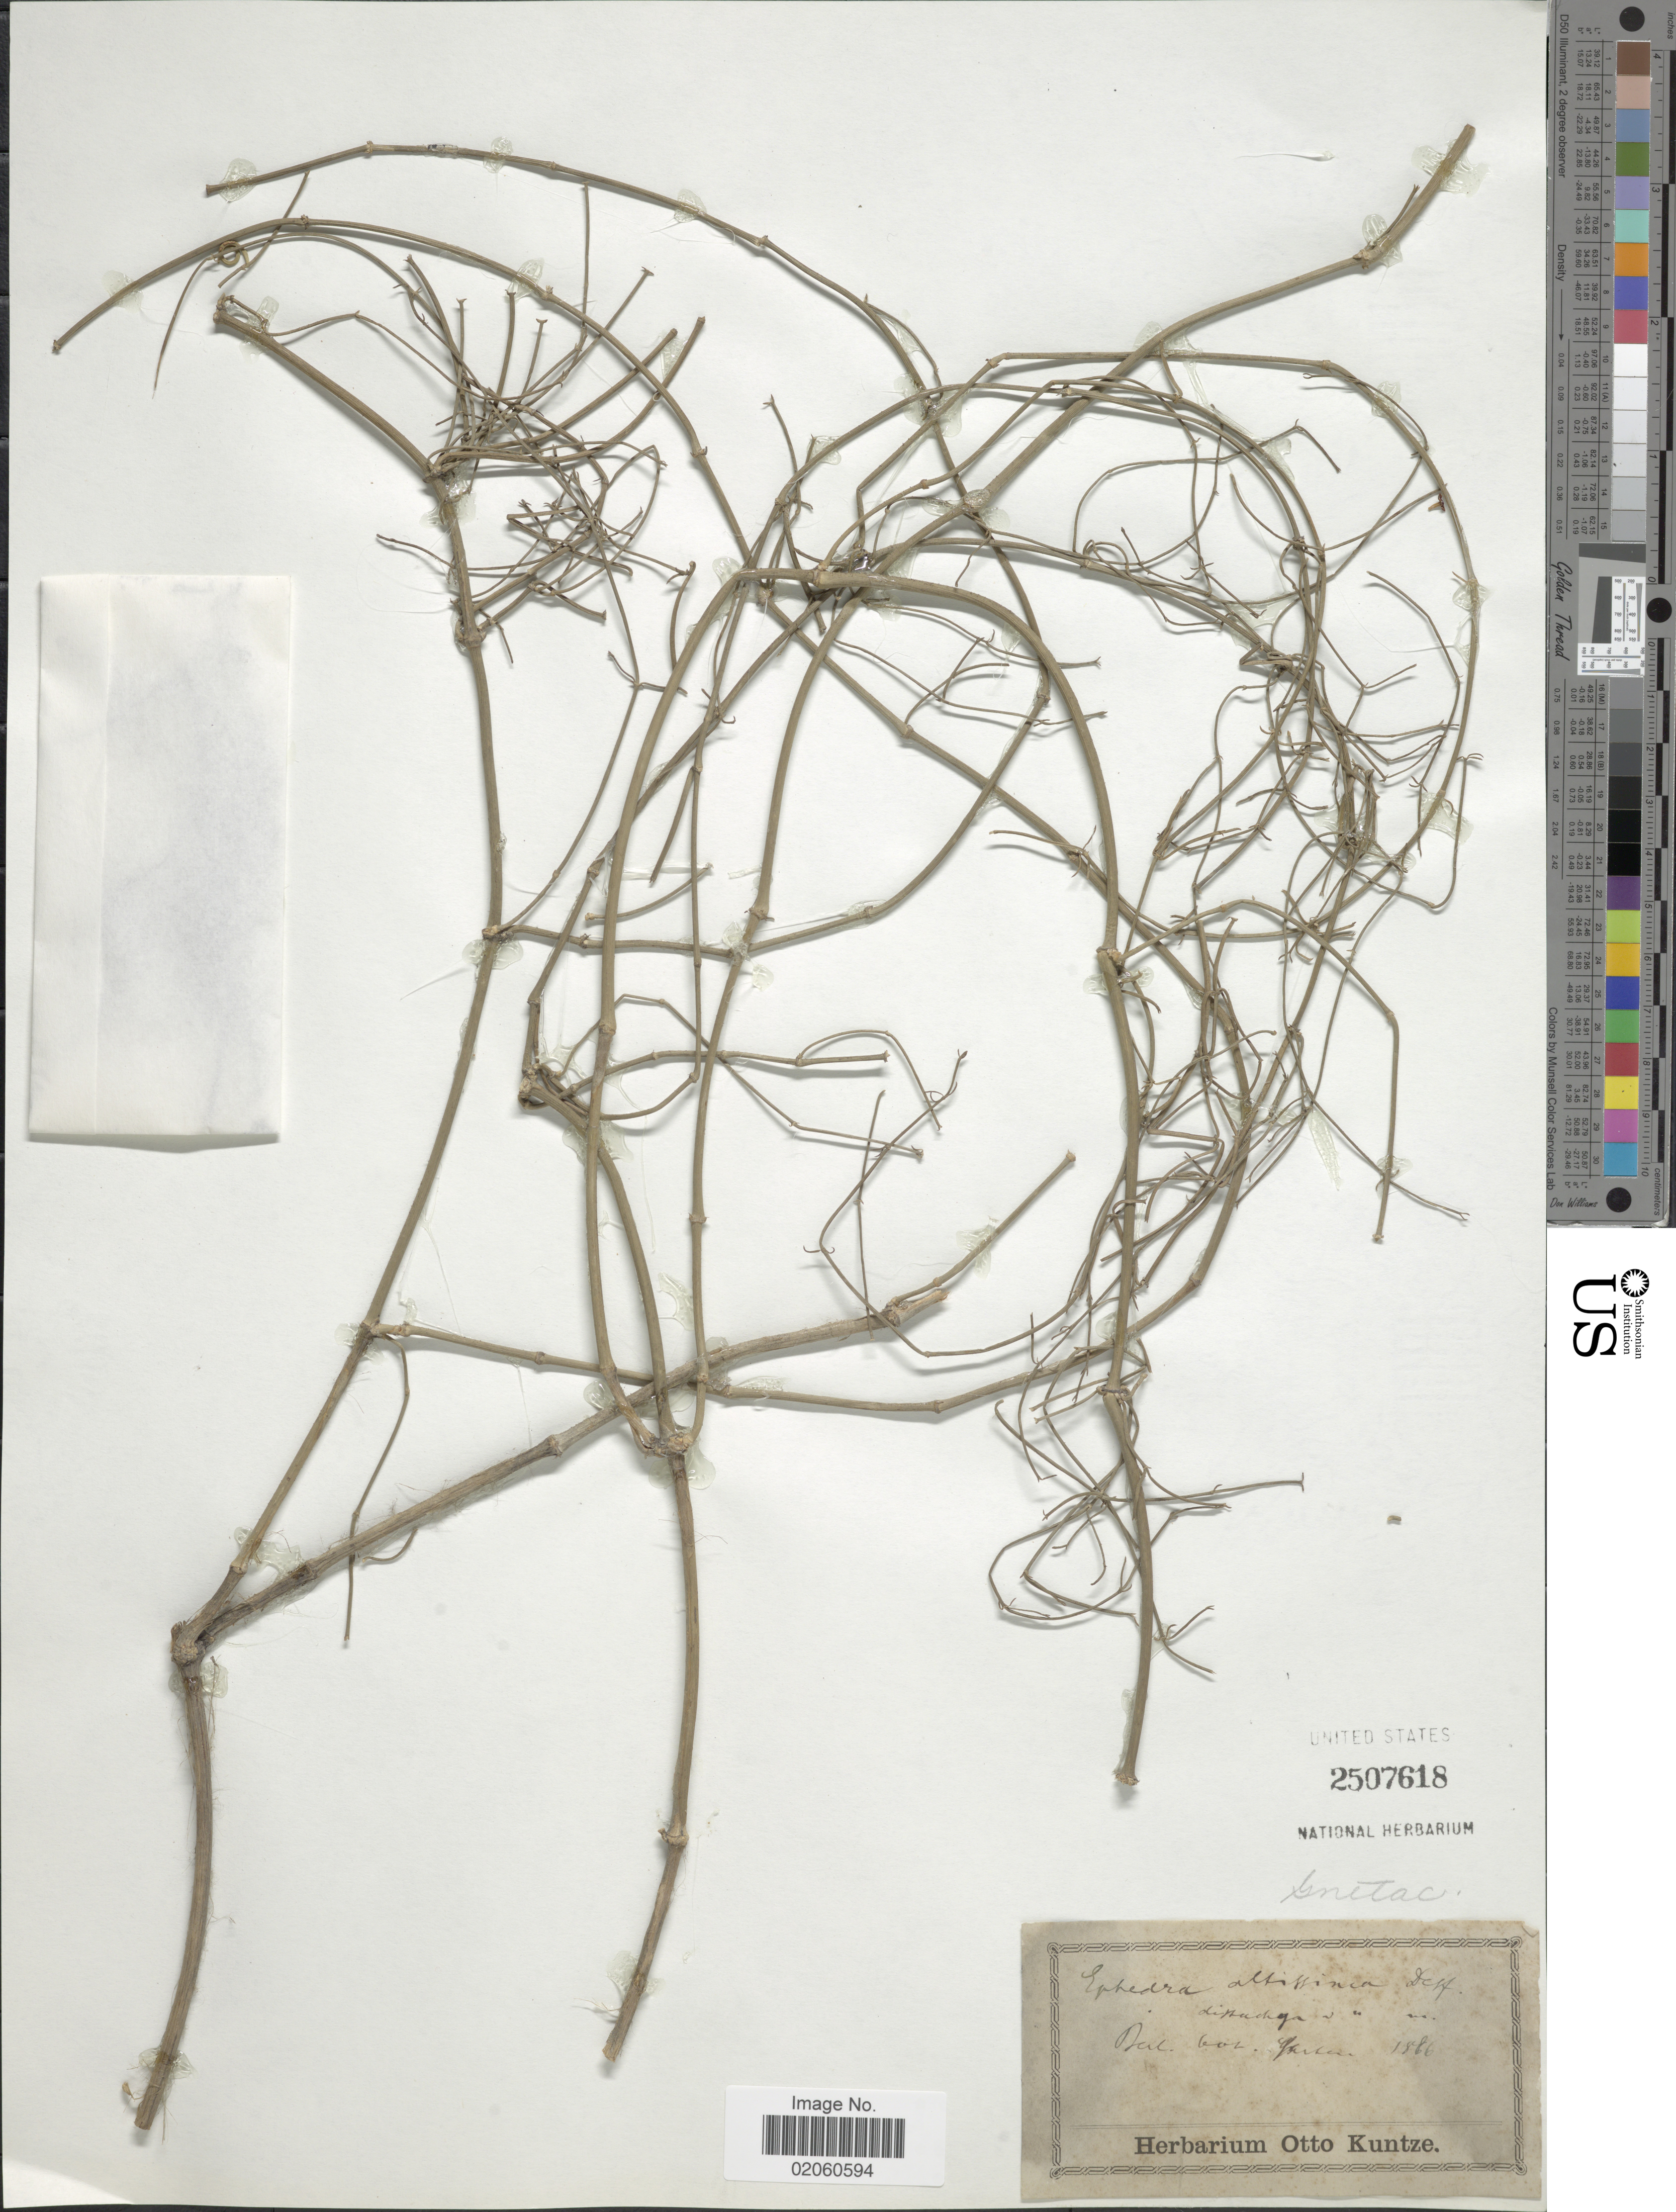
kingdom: Plantae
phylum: Tracheophyta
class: Gnetopsida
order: Ephedrales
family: Ephedraceae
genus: Ephedra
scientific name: Ephedra distachya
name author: L.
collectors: ex herb. Otto Kuntze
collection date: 1866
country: Germany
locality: Berl. bot. garten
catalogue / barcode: US 2507618